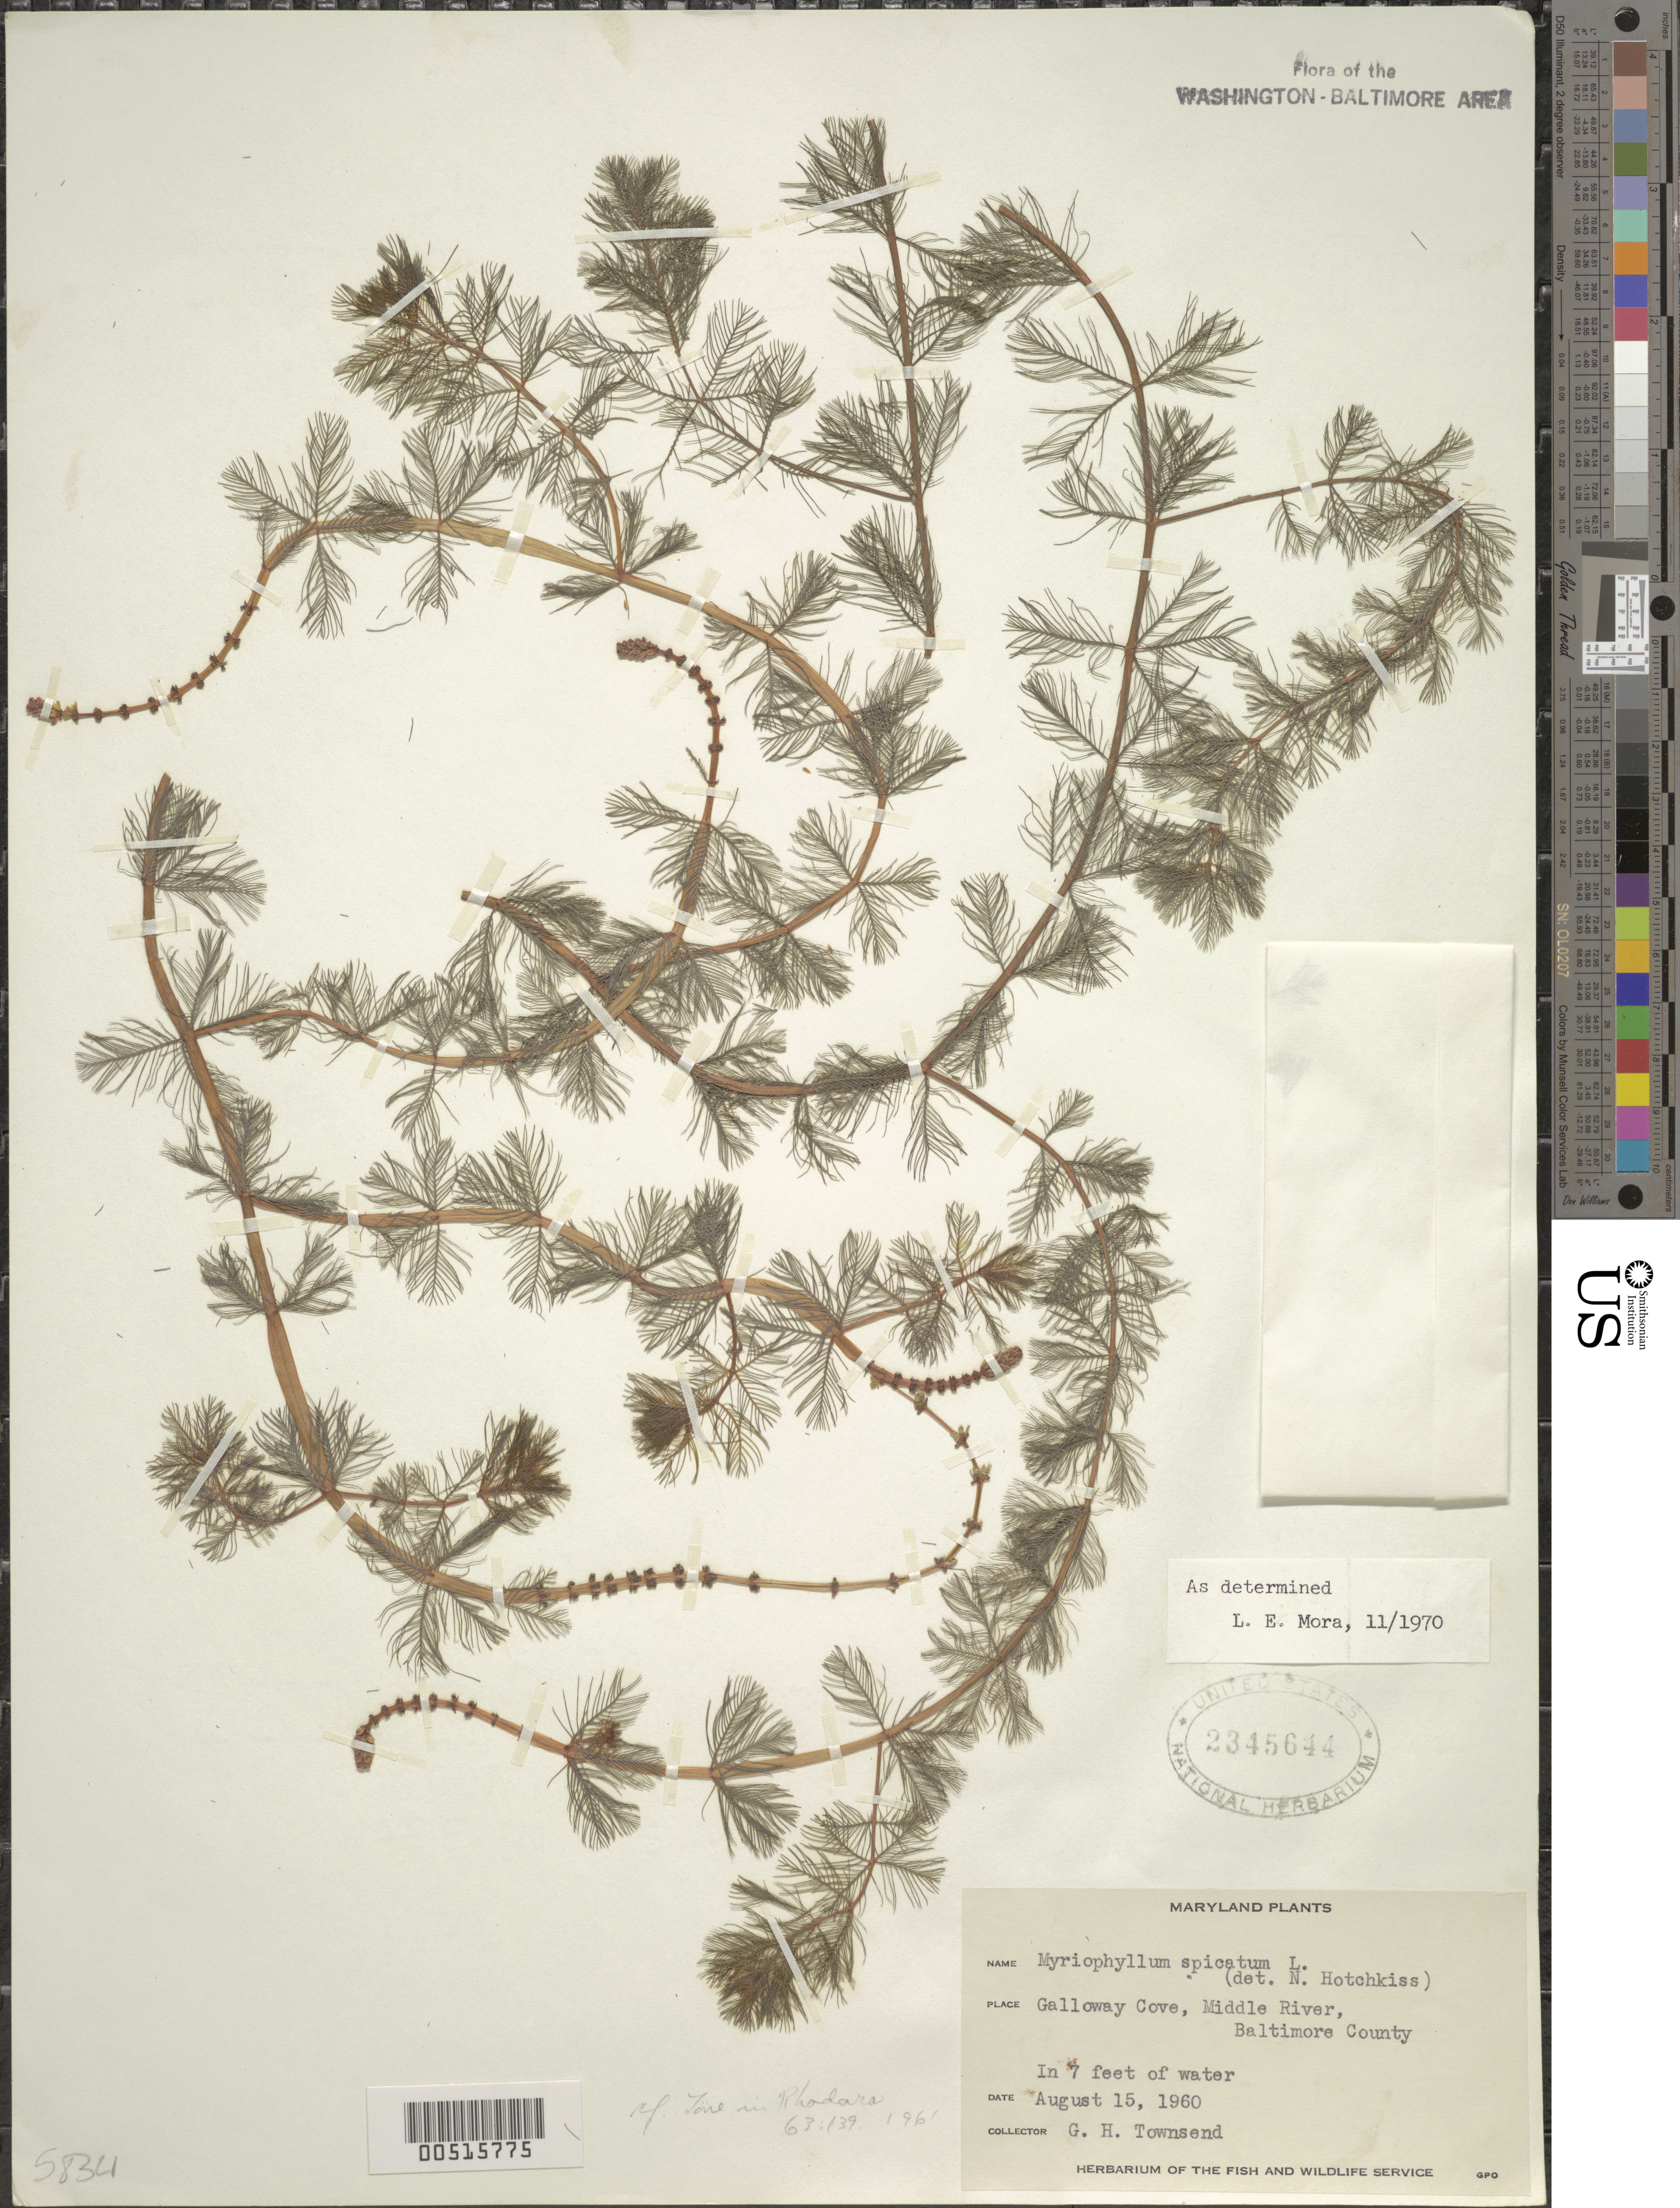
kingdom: Plantae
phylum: Tracheophyta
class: Magnoliopsida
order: Saxifragales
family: Haloragaceae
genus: Myriophyllum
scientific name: Myriophyllum spicatum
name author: L.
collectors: G. H. Townsend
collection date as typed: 15 Aug 1960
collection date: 1960-08-15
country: United States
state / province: Maryland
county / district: Baltimore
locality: Galloway Cove, Middle River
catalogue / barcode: US 2345644